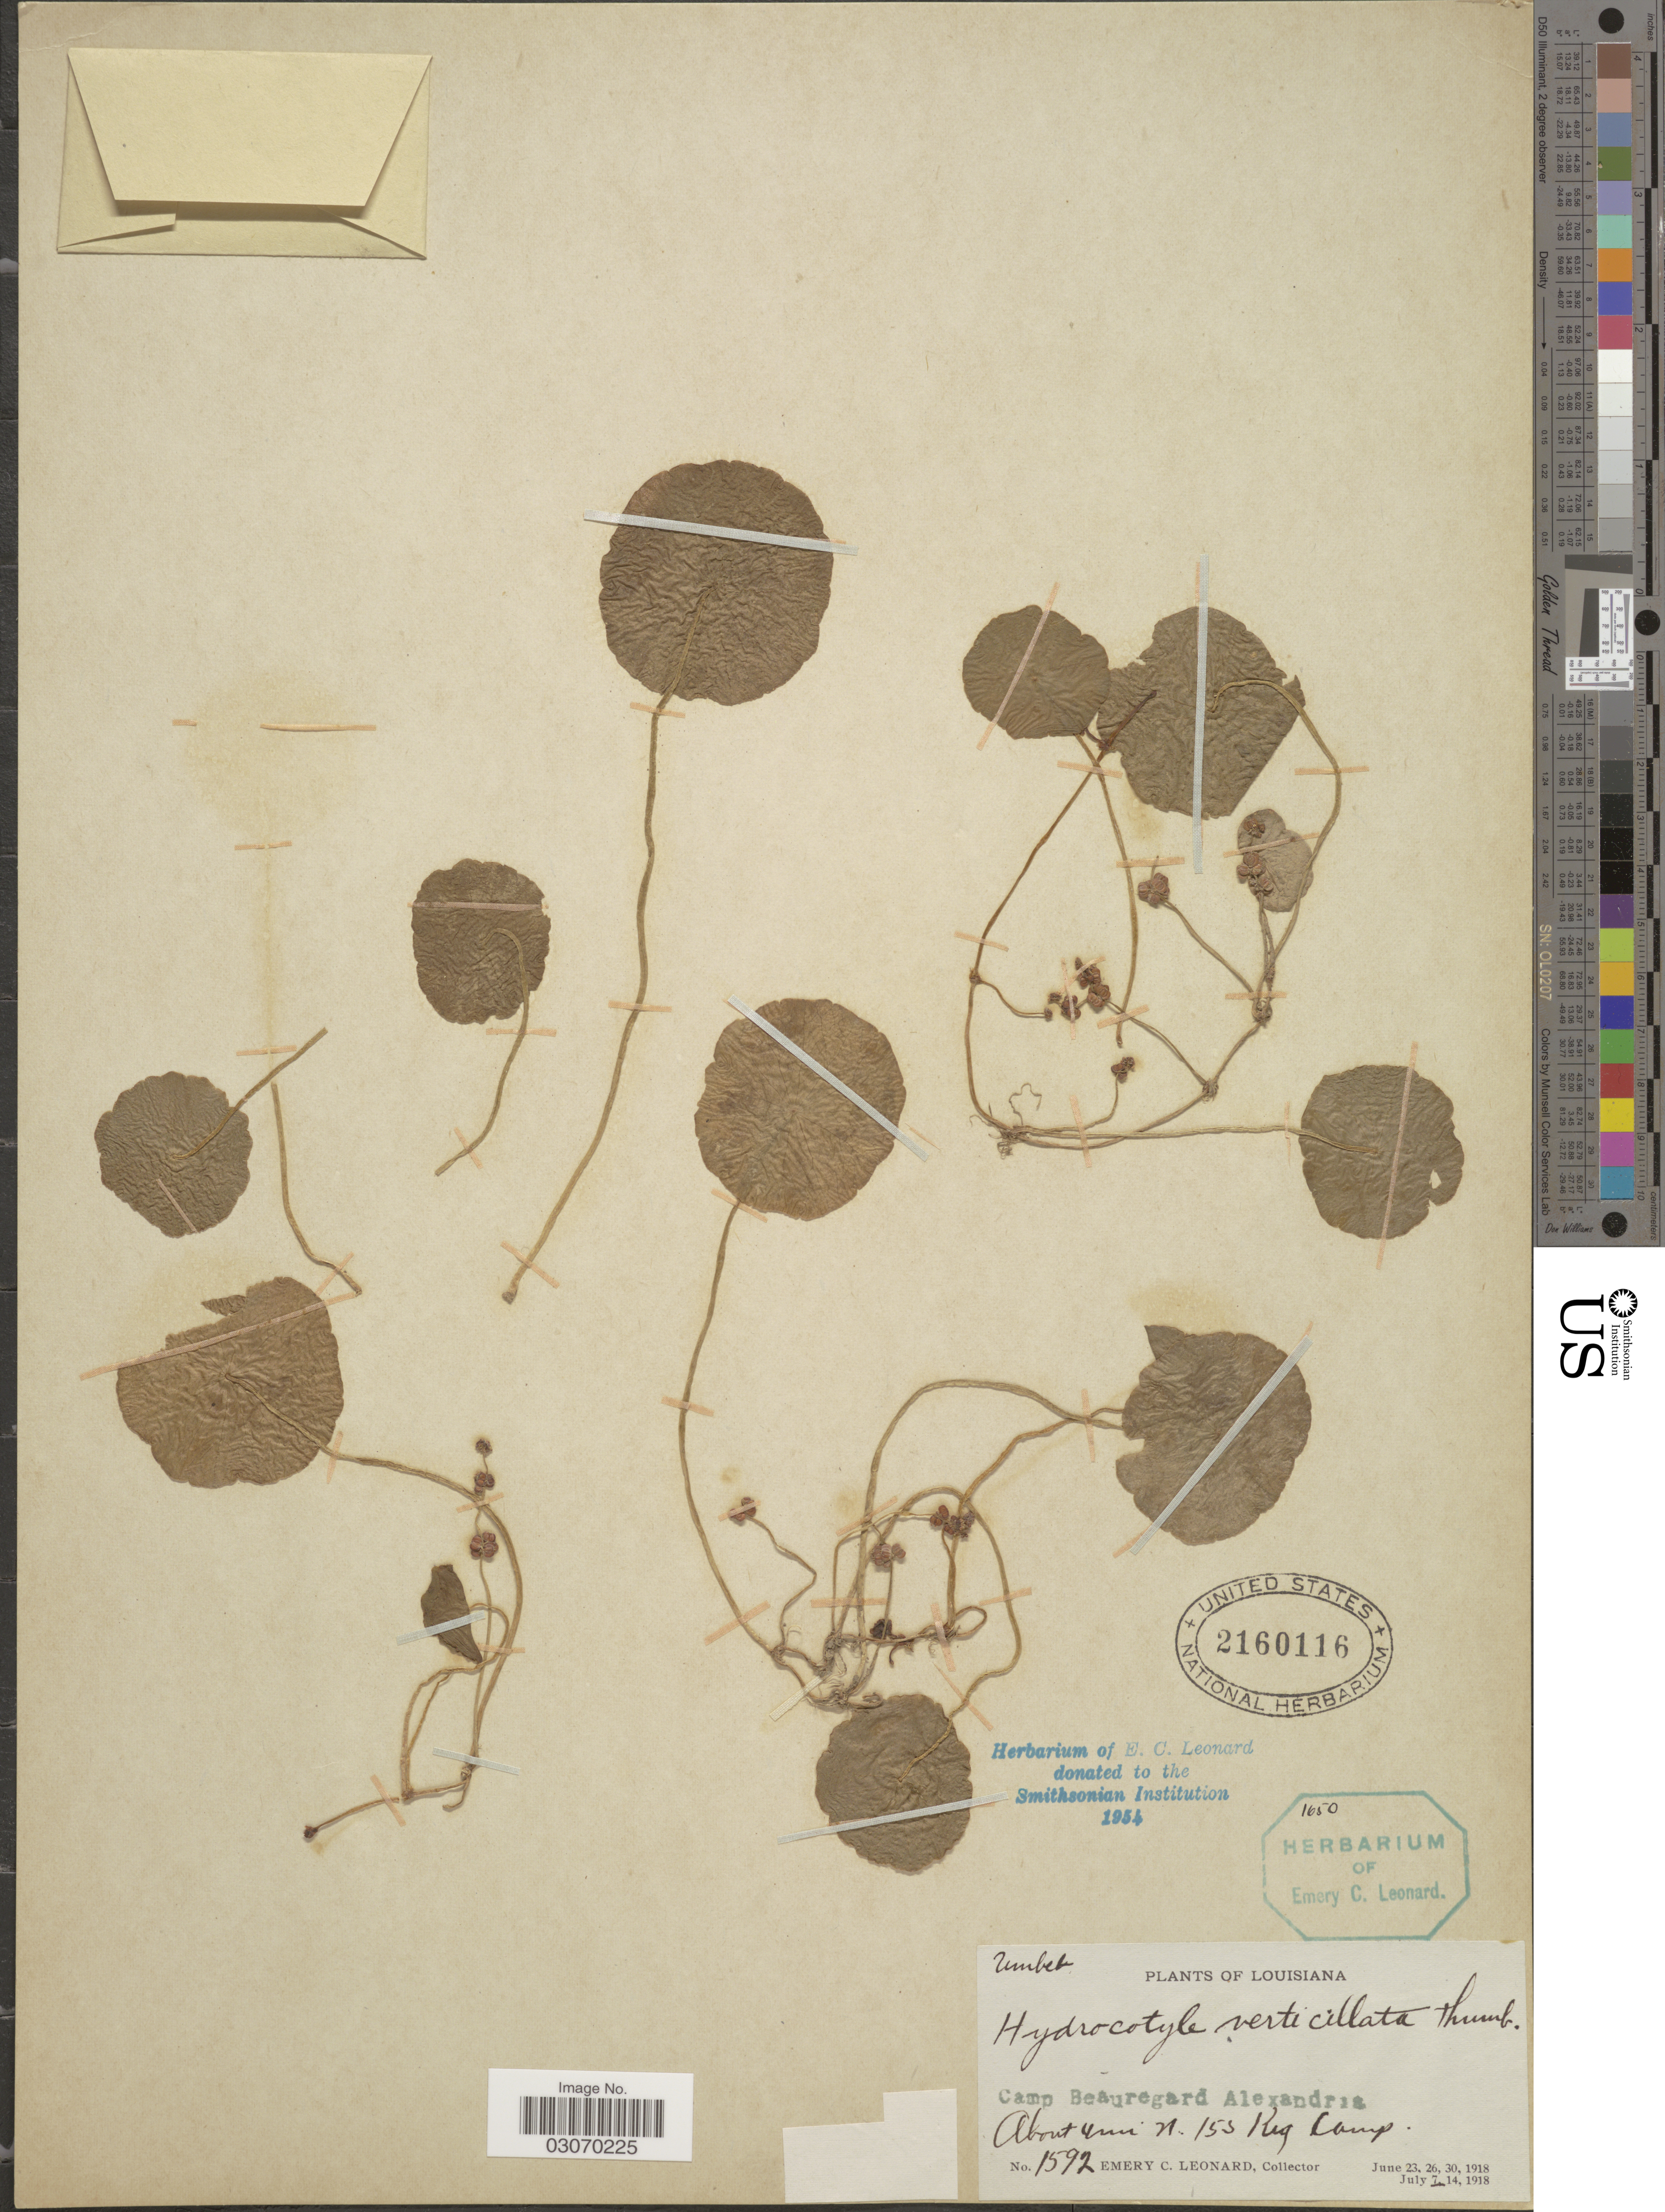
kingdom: Plantae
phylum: Tracheophyta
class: Magnoliopsida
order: Apiales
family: Araliaceae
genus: Hydrocotyle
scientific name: Hydrocotyle verticillata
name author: Thunb.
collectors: E. C. Leonard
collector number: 1592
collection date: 1918-07-07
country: United States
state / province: Louisiana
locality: Camp Beauregard Alexandria. About 4 mi N. 153 Reg Camp.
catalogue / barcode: US 2160116